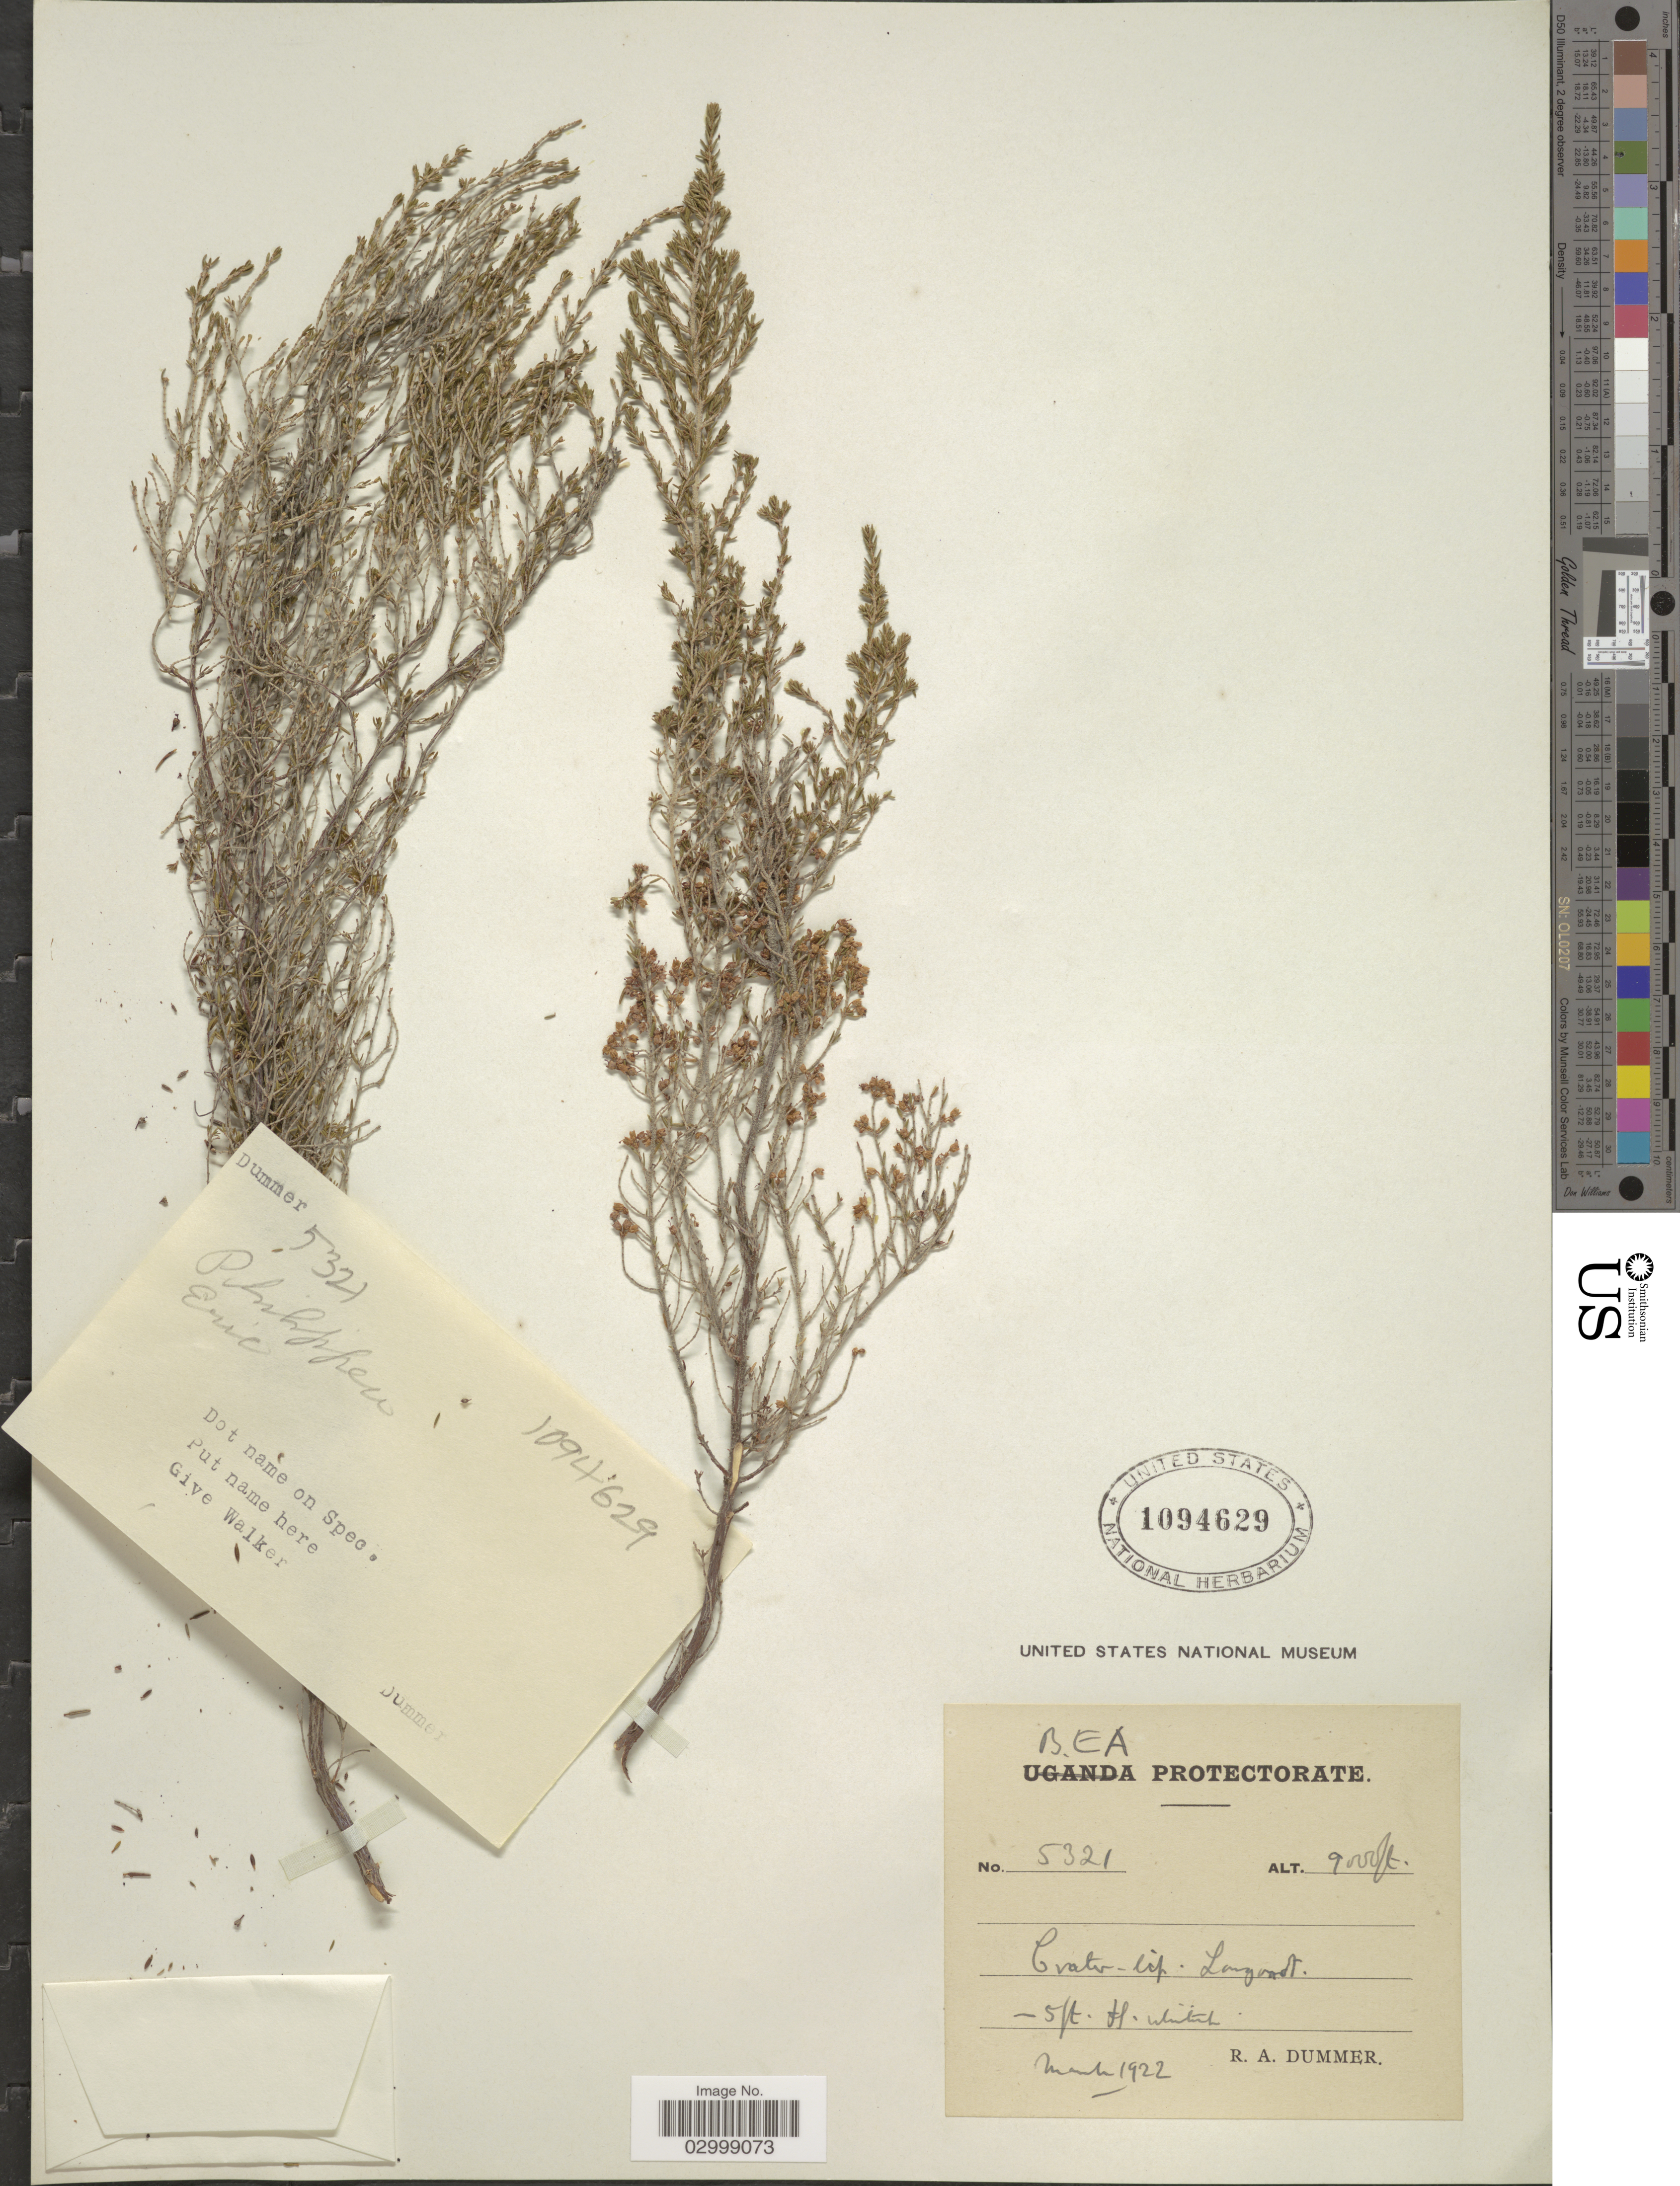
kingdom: Plantae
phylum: Tracheophyta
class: Magnoliopsida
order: Ericales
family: Ericaceae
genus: Philippia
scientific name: Philippia sp.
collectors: R. Dümmer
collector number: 5321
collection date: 1922-03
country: Kenya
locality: B.E.A. Protectorate, Crater.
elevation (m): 2743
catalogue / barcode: US 1094629